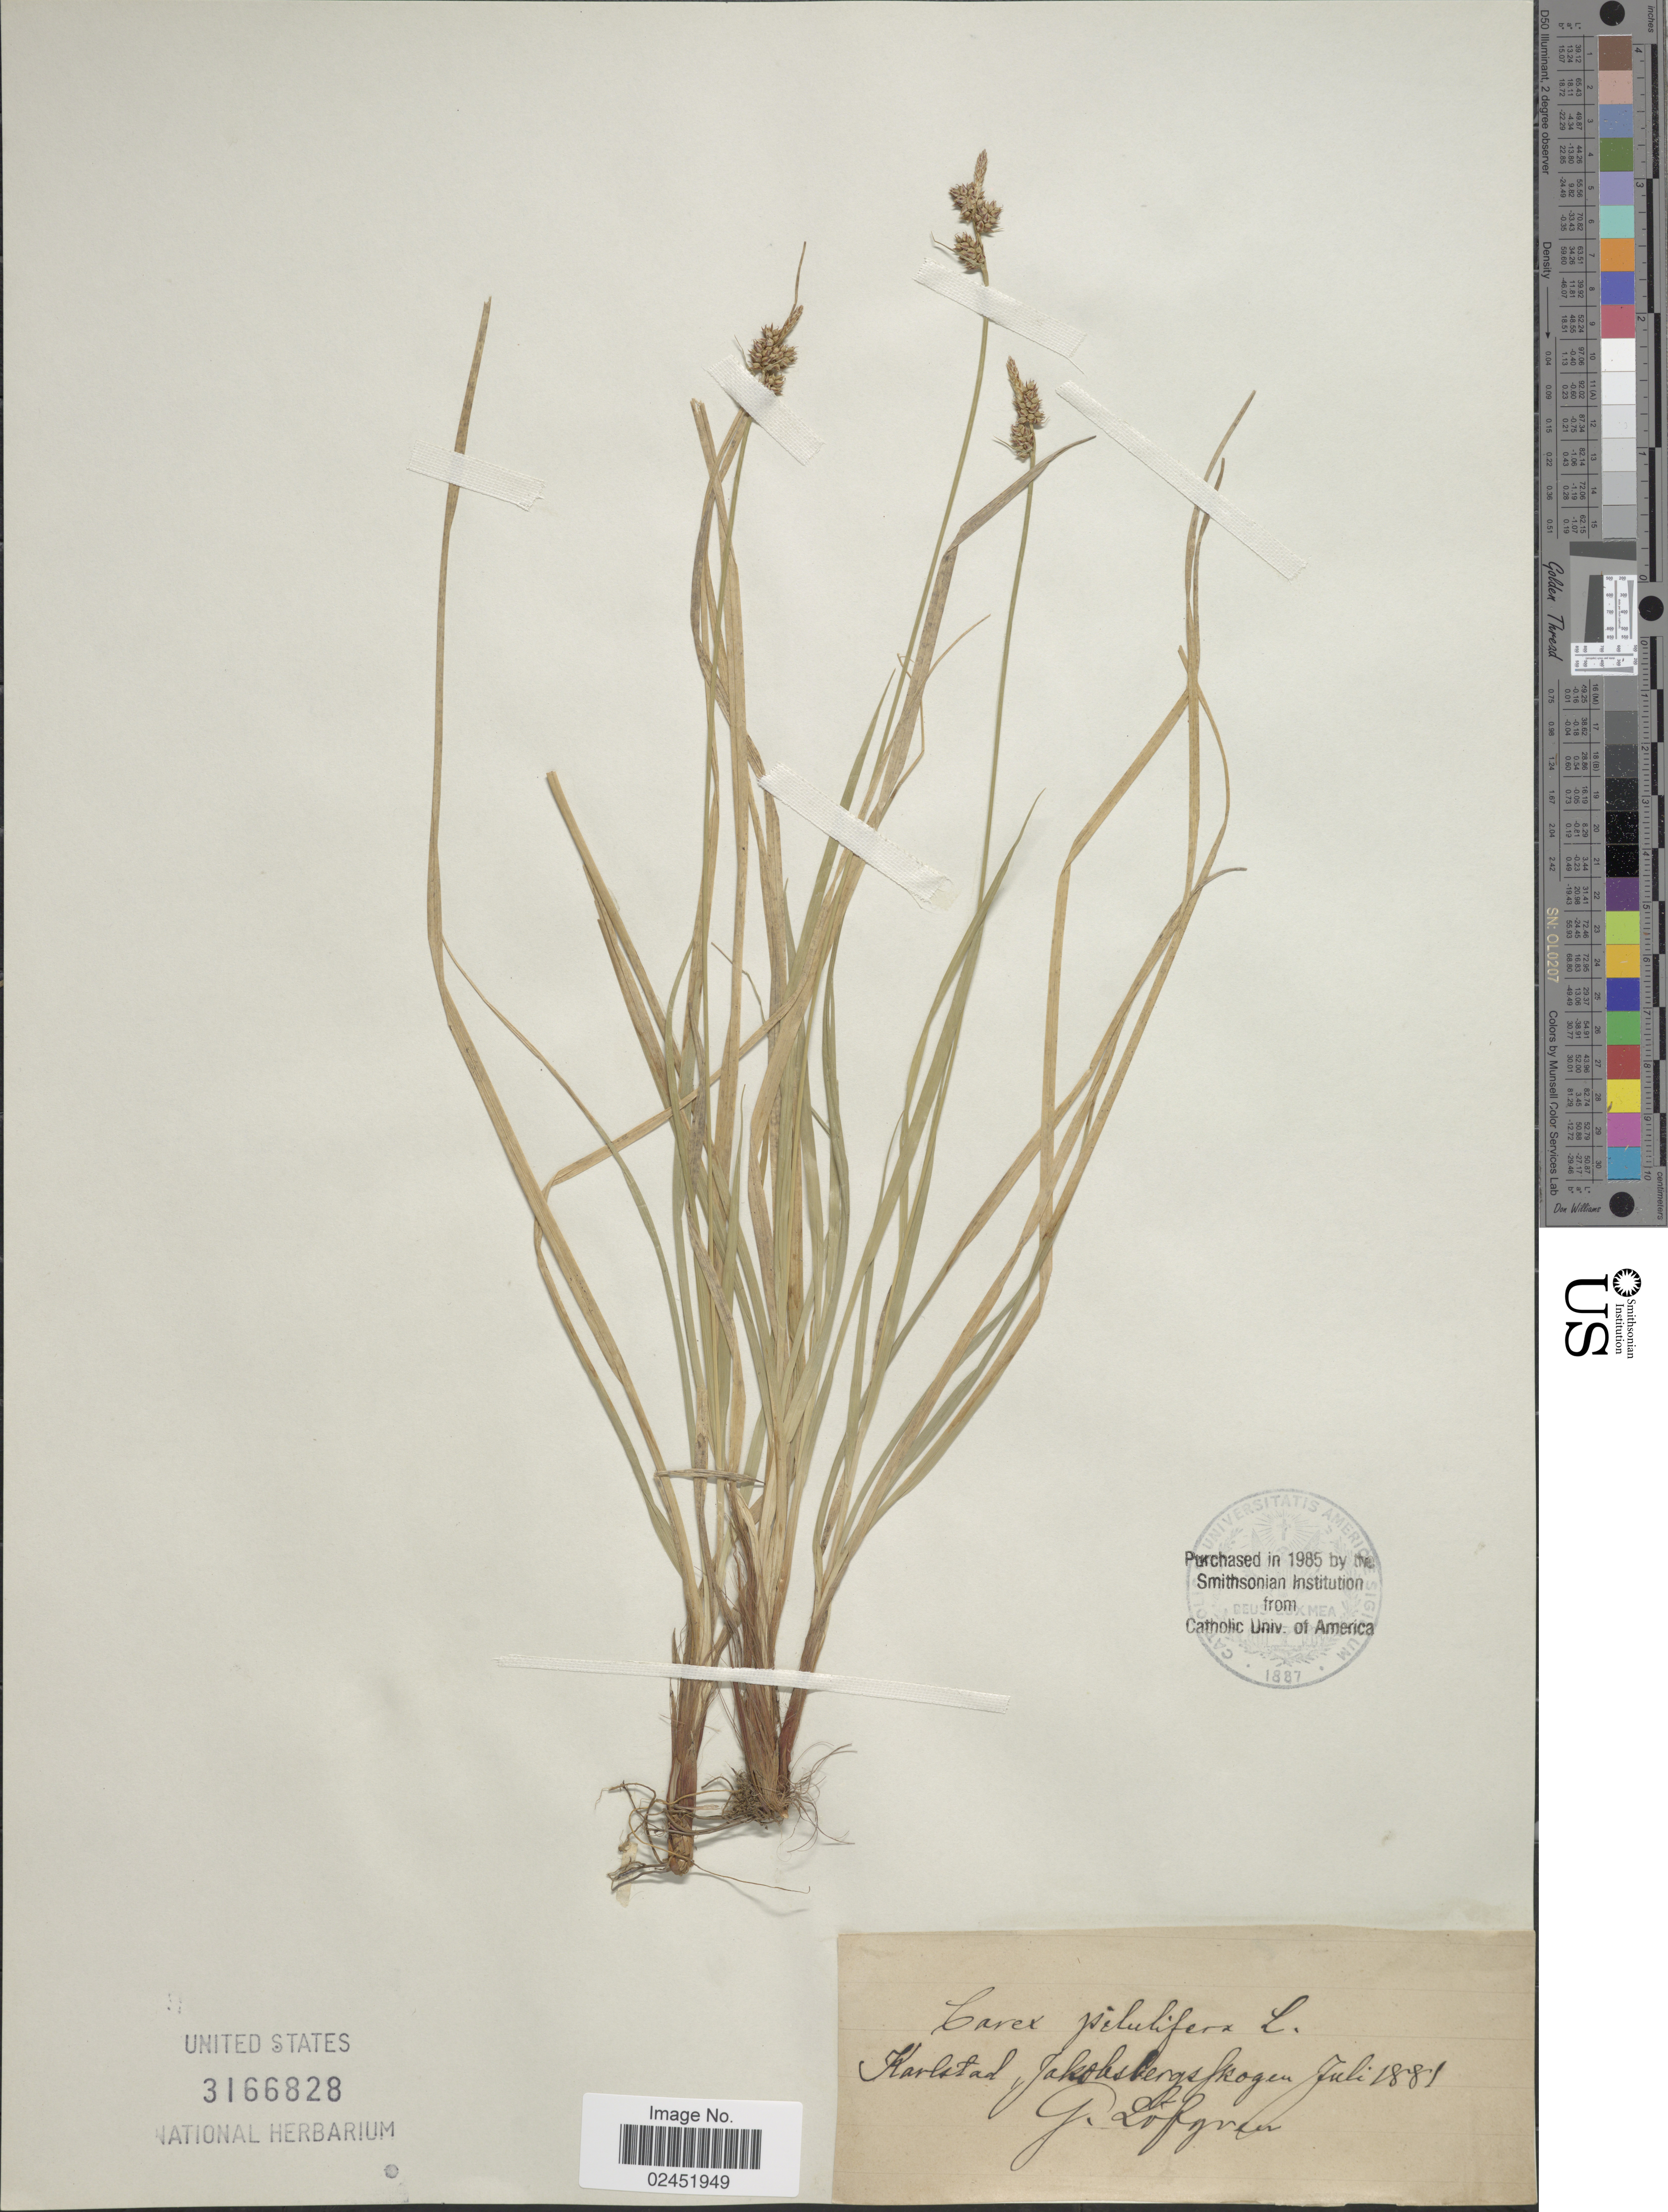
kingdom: Plantae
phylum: Tracheophyta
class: Liliopsida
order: Poales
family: Cyperaceae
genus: Carex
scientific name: Carex pilulifera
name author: L.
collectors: G. Löfgren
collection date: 1881-07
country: Sweden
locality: Karlstad, Jakoksbergeskogen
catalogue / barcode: US 3166828